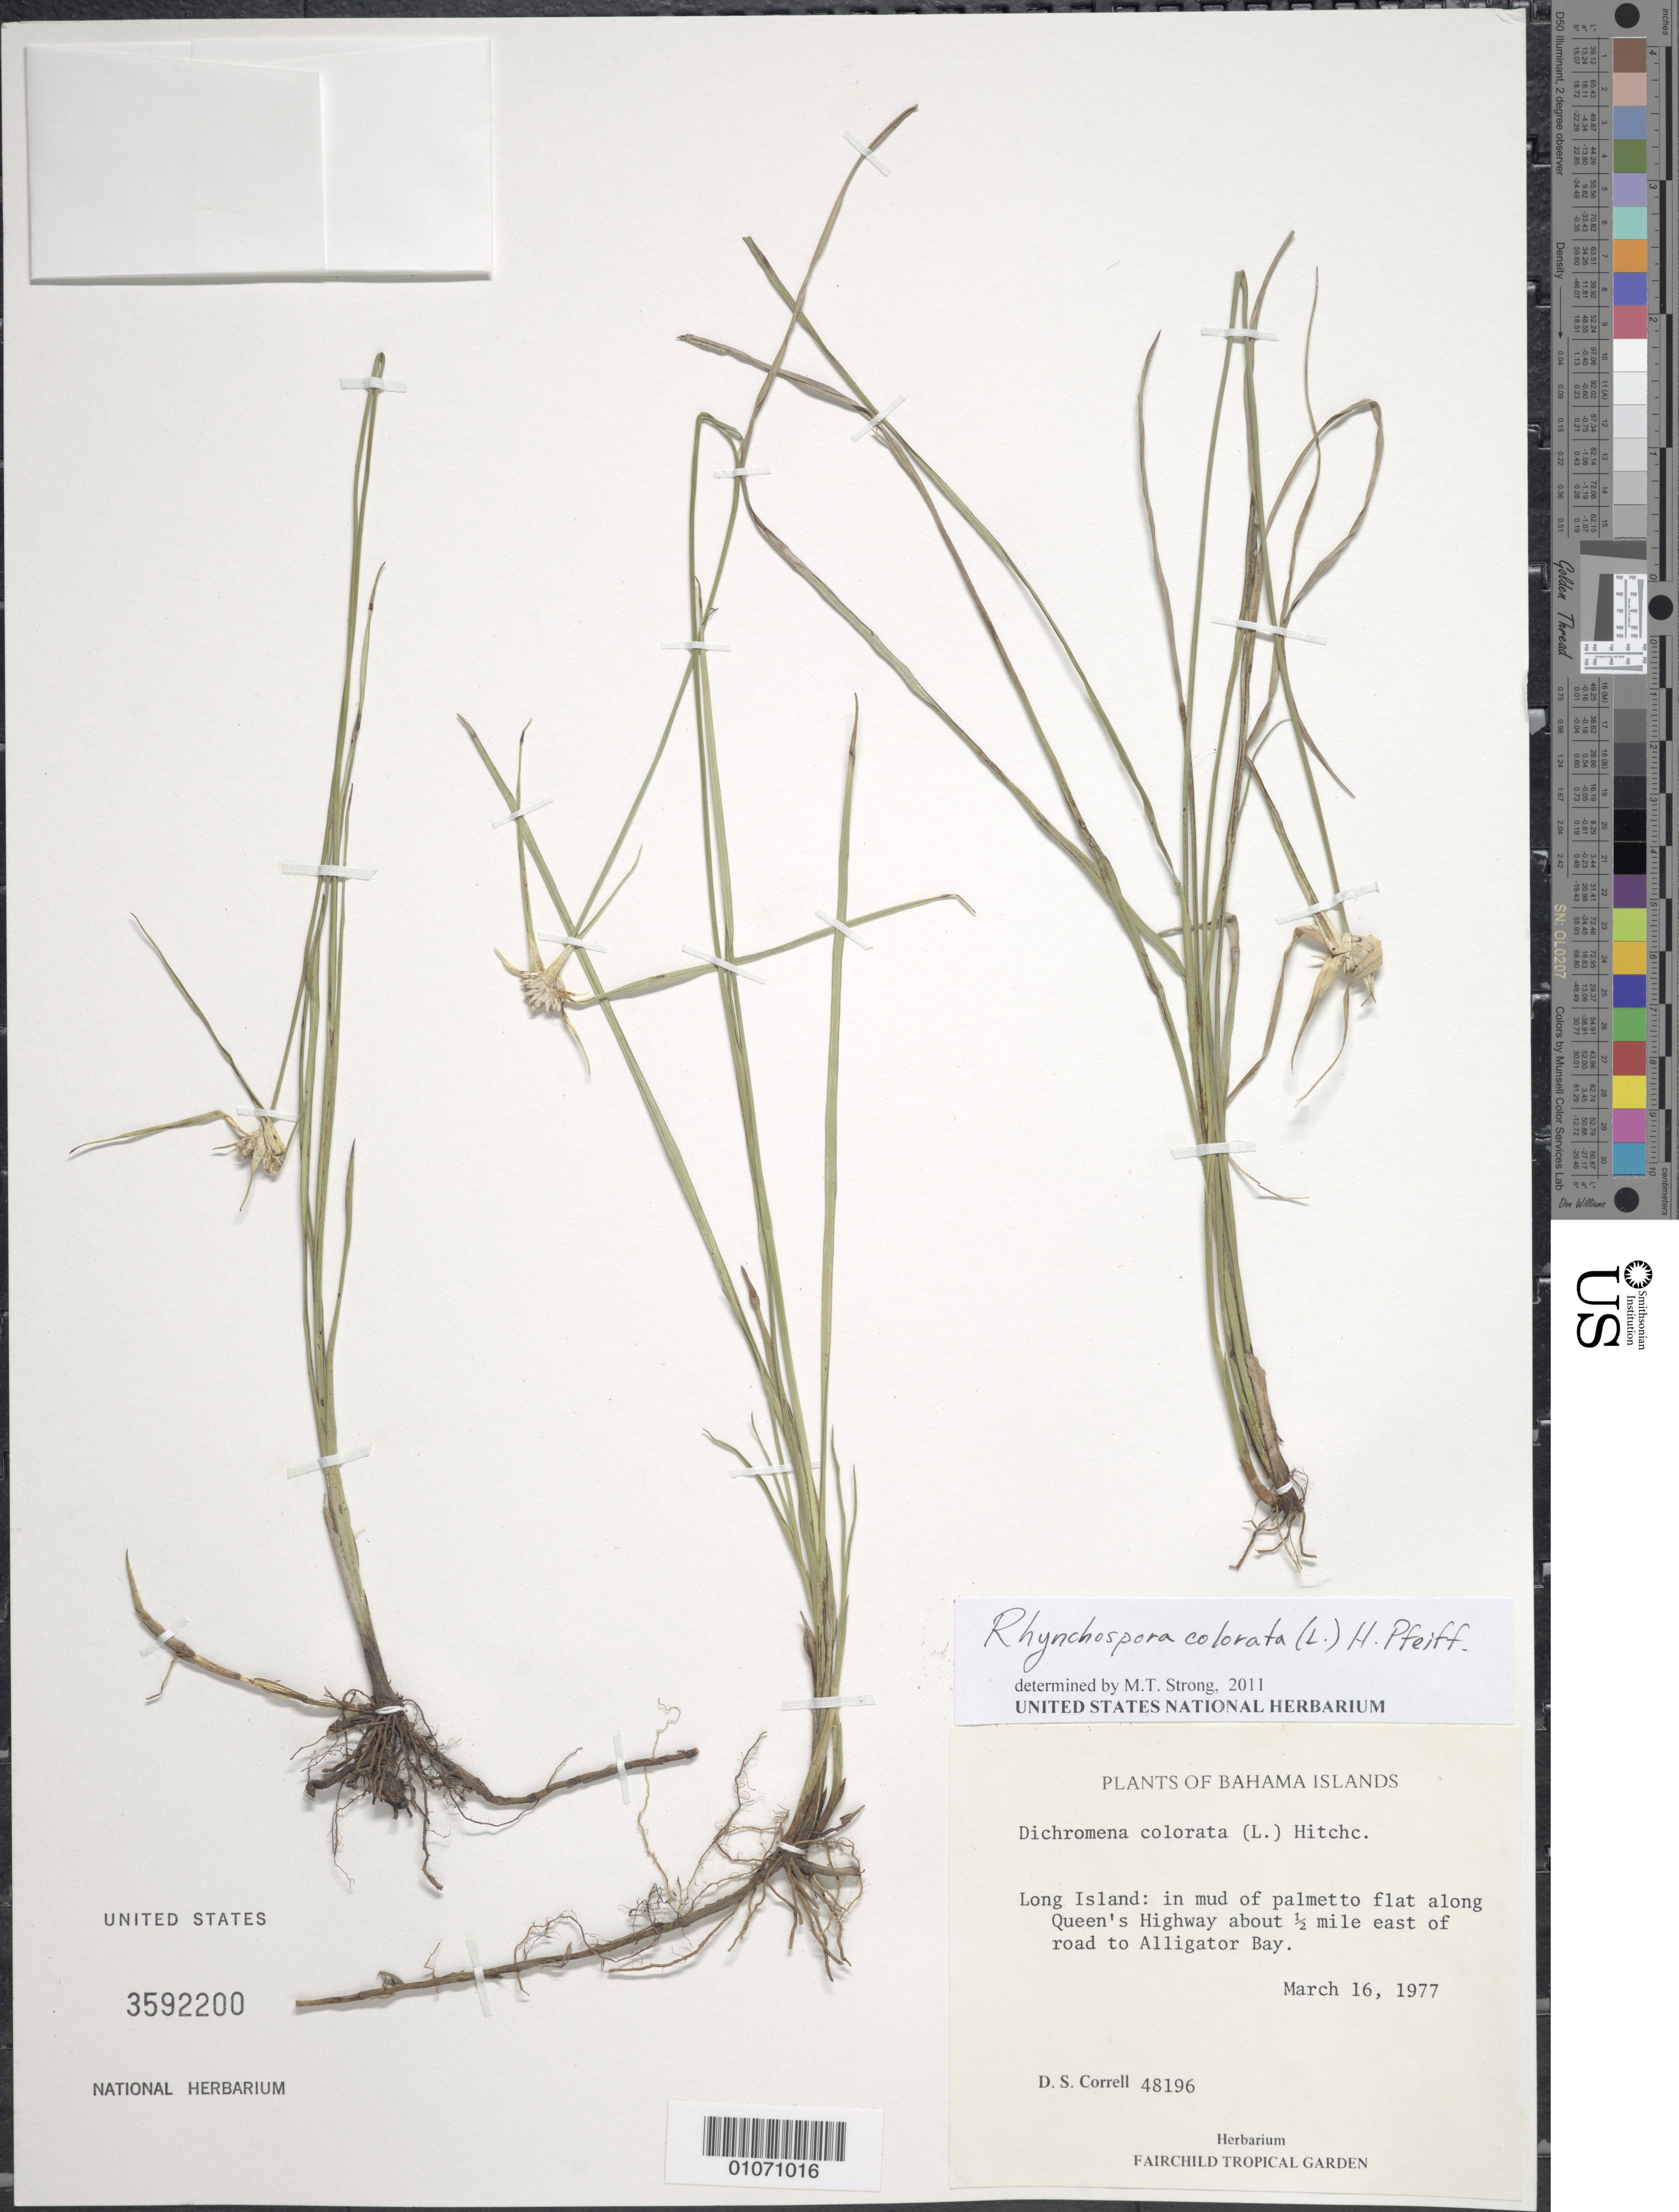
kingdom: Plantae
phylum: Tracheophyta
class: Liliopsida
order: Poales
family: Cyperaceae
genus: Rhynchospora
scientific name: Rhynchospora colorata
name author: (L.) H. Pfeiff.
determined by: Strong, M. T., (US), Smithsonian Institution - National Museum of Natural History (UNITED STATES)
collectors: D. S. Correll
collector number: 48196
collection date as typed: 16 Mar 1977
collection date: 1977-03-16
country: Bahamas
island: Long I.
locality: Queen's Highway, about 0.5 mile E of road to Alligator Bay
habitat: In mud of palmetto flat along highway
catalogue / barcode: US 3592200